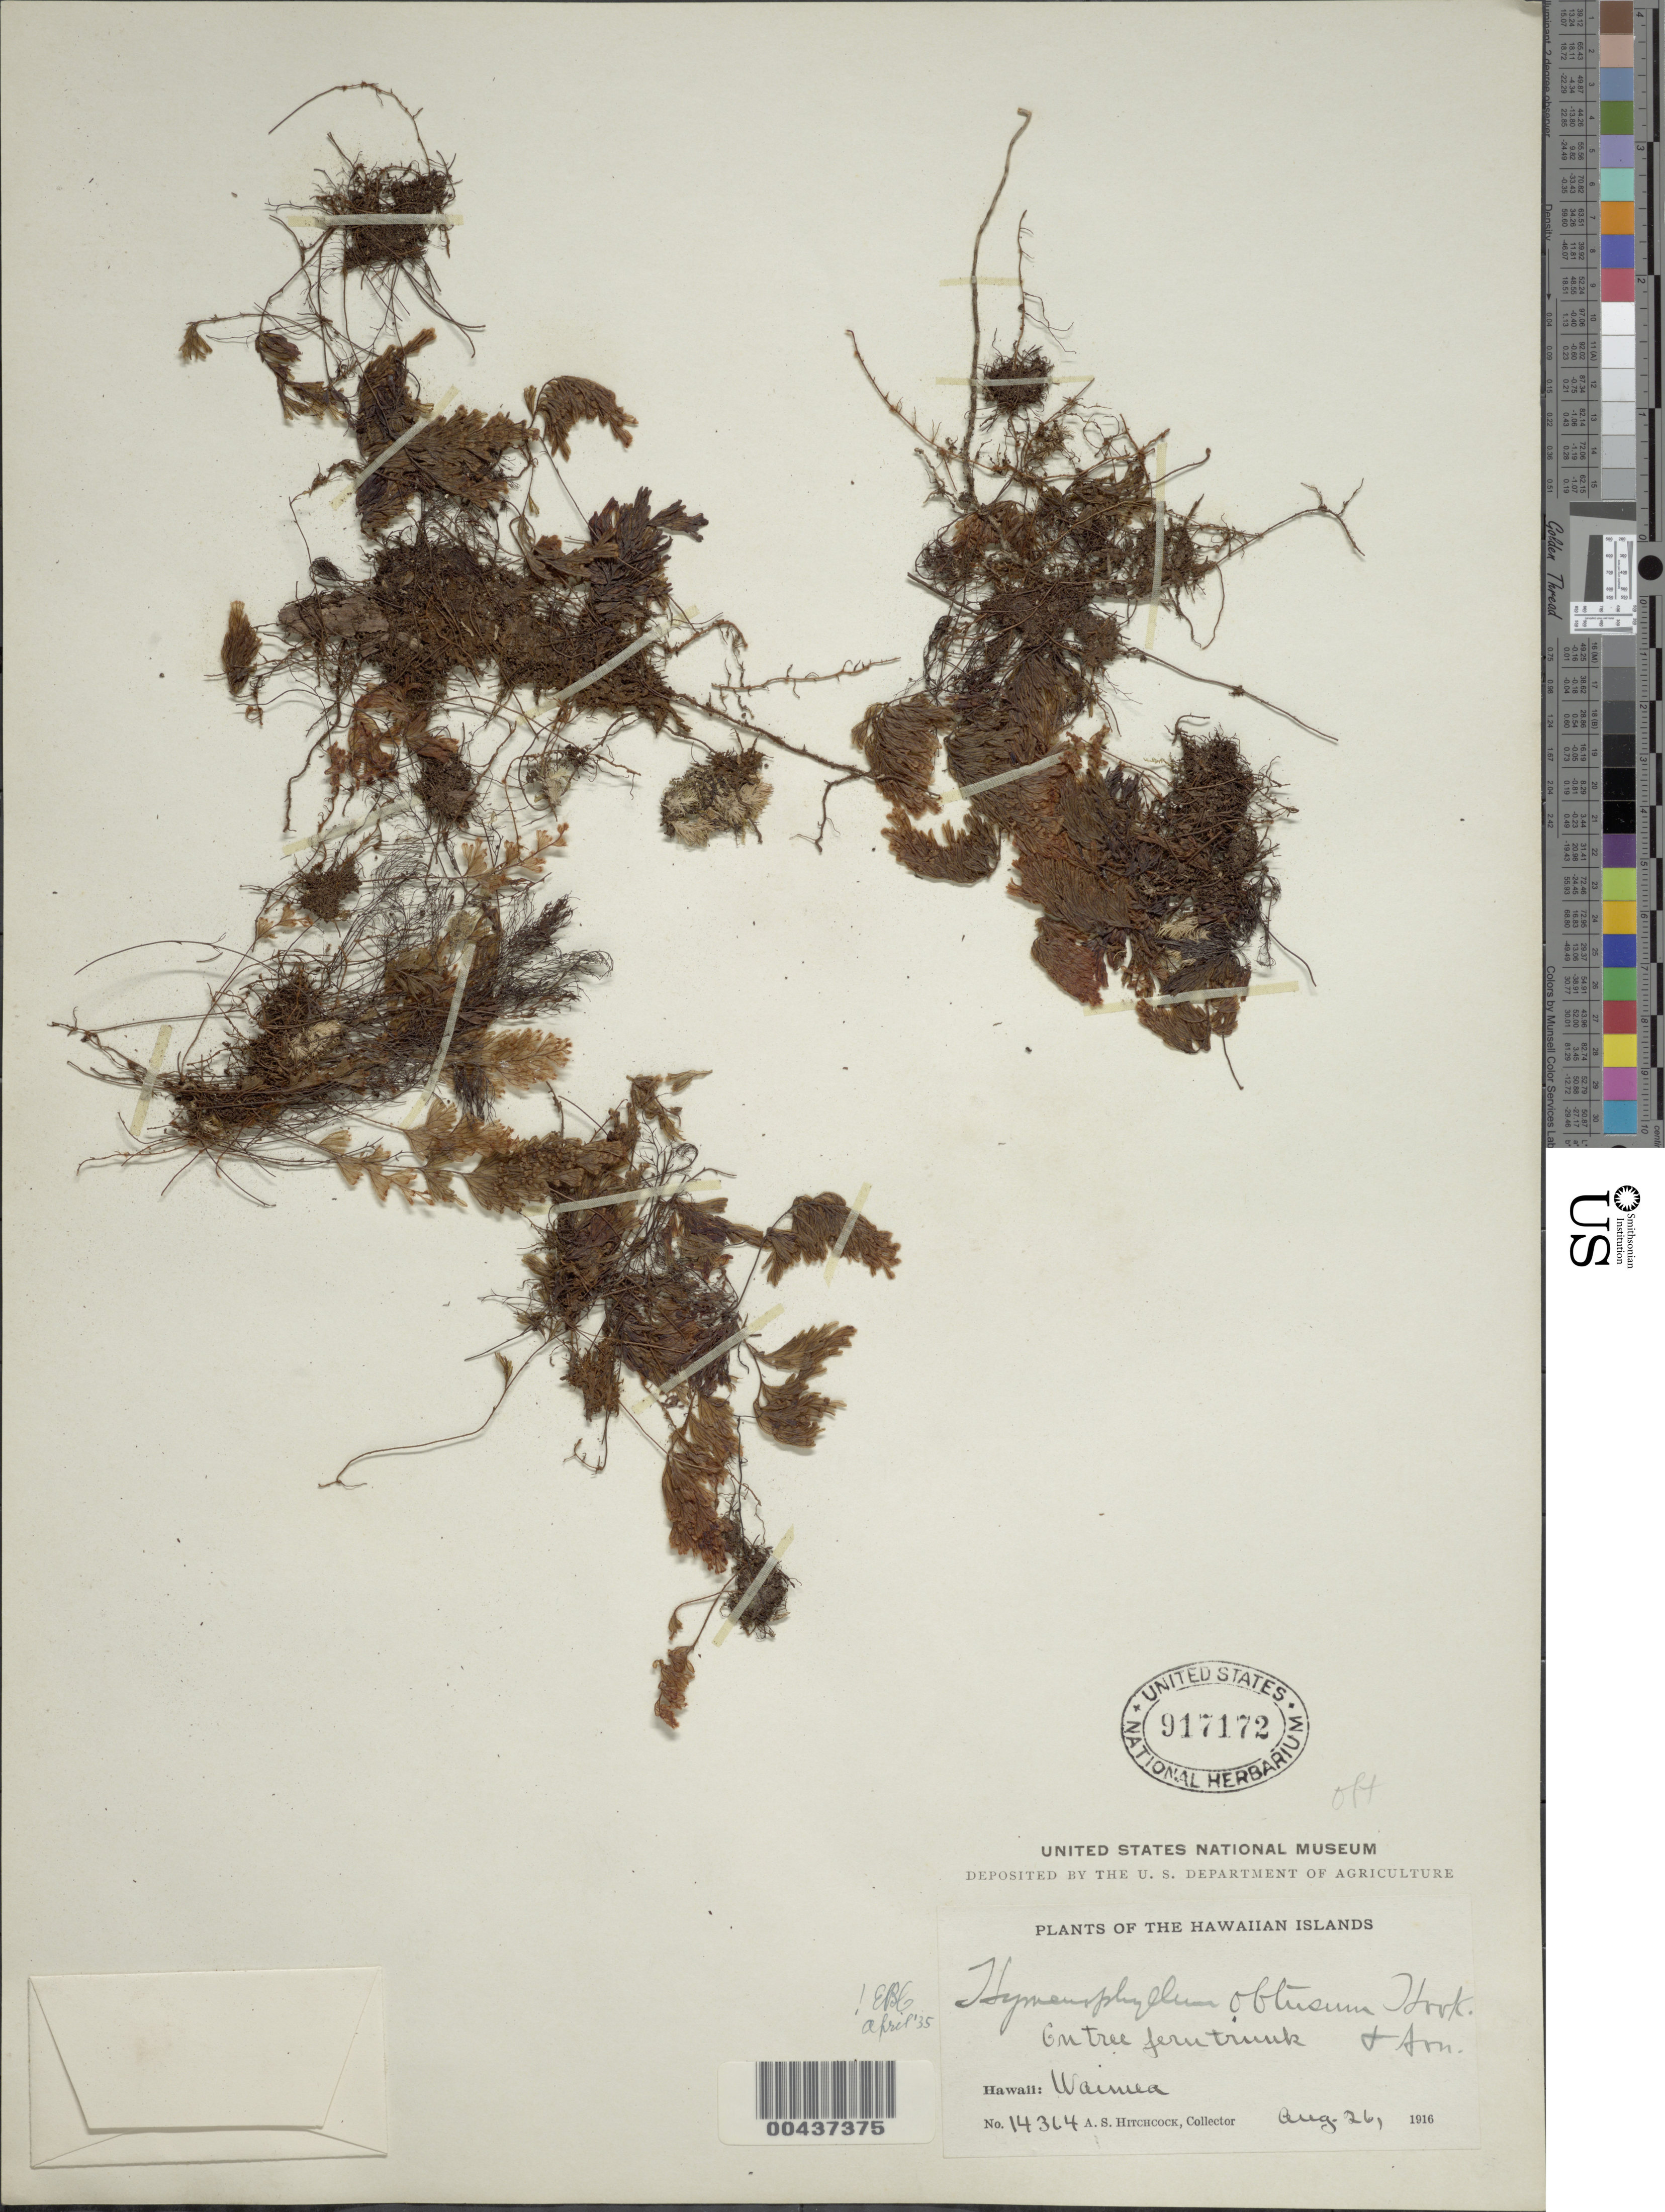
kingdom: Plantae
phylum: Tracheophyta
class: Polypodiopsida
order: Hymenophyllales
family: Hymenophyllaceae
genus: Hymenophyllum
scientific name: Hymenophyllum obtusum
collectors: A. S. Hitchcock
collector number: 14364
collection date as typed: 26 Aug 1916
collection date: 1916-08-26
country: United States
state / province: Hawaii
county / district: Hawaii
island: Hawaii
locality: Waimea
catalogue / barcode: US 917172